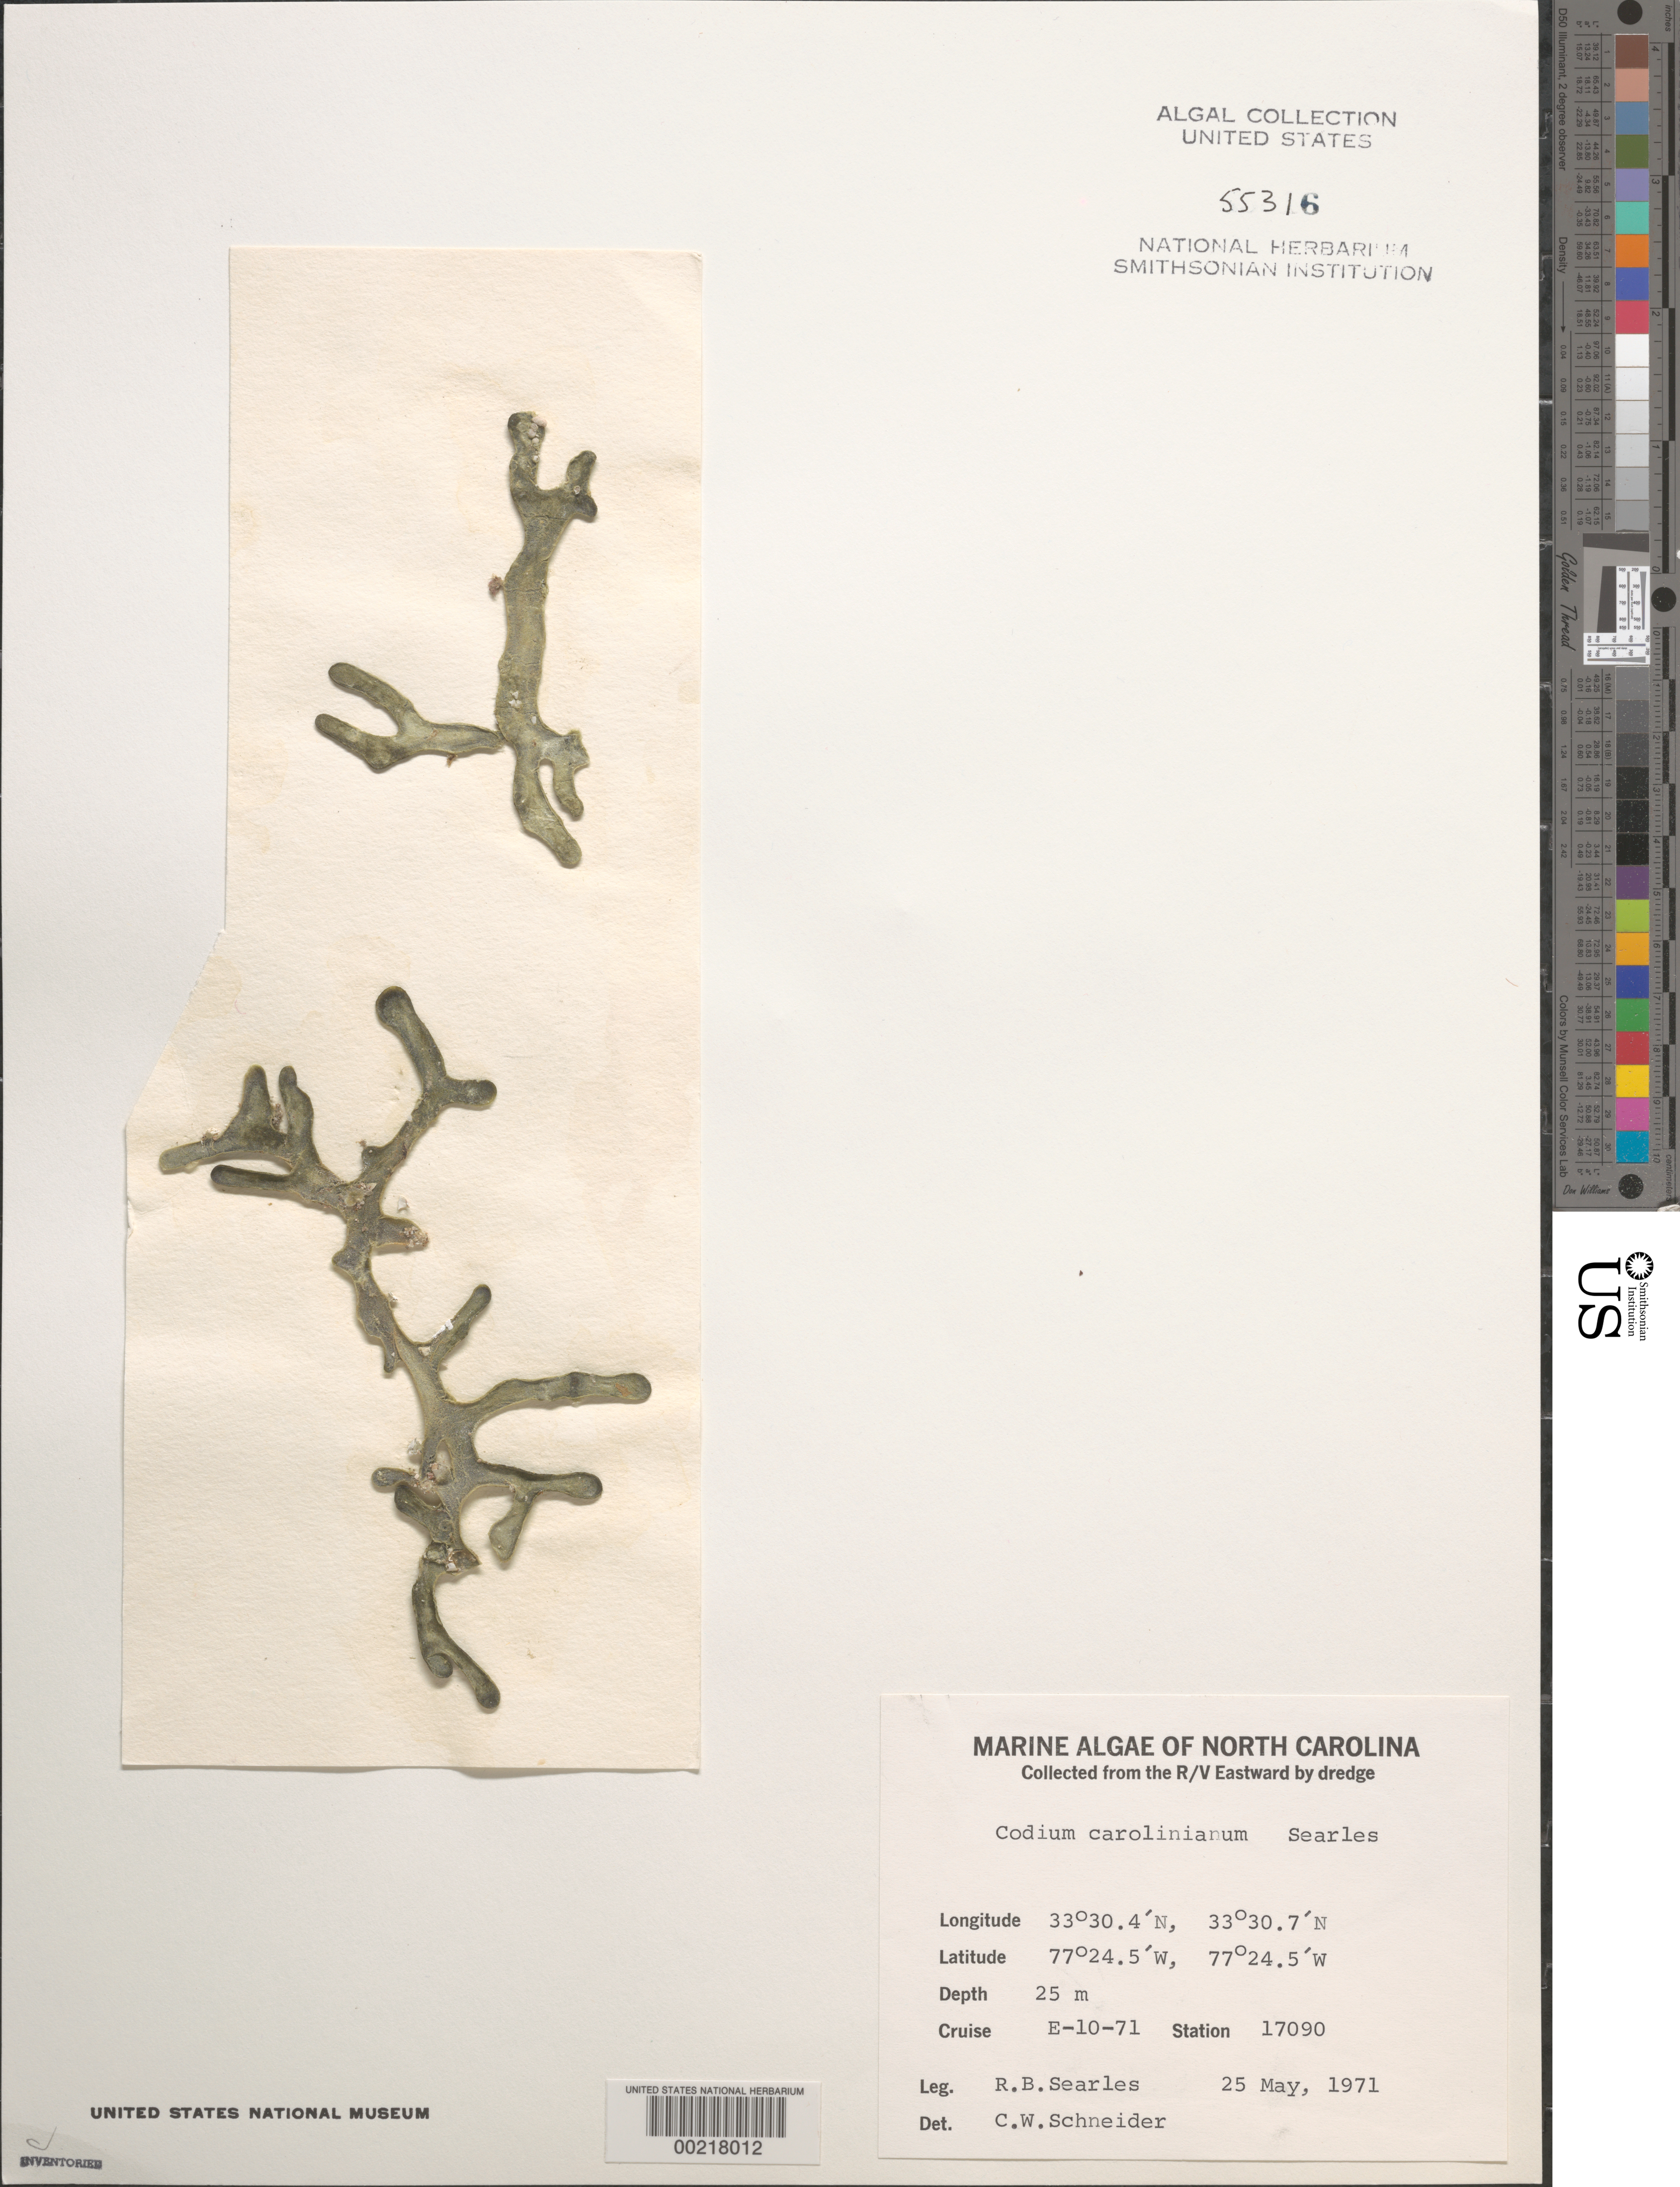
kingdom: Plantae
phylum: Chlorophyta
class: Ulvophyceae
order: Bryopsidales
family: Codiaceae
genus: Codium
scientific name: Codium carolinianum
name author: Searles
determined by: Schneider, C. W.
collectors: R. Searles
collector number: Station 17090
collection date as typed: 25 May 1971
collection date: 1971-05-25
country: United States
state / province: North Carolina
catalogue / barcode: US 55316